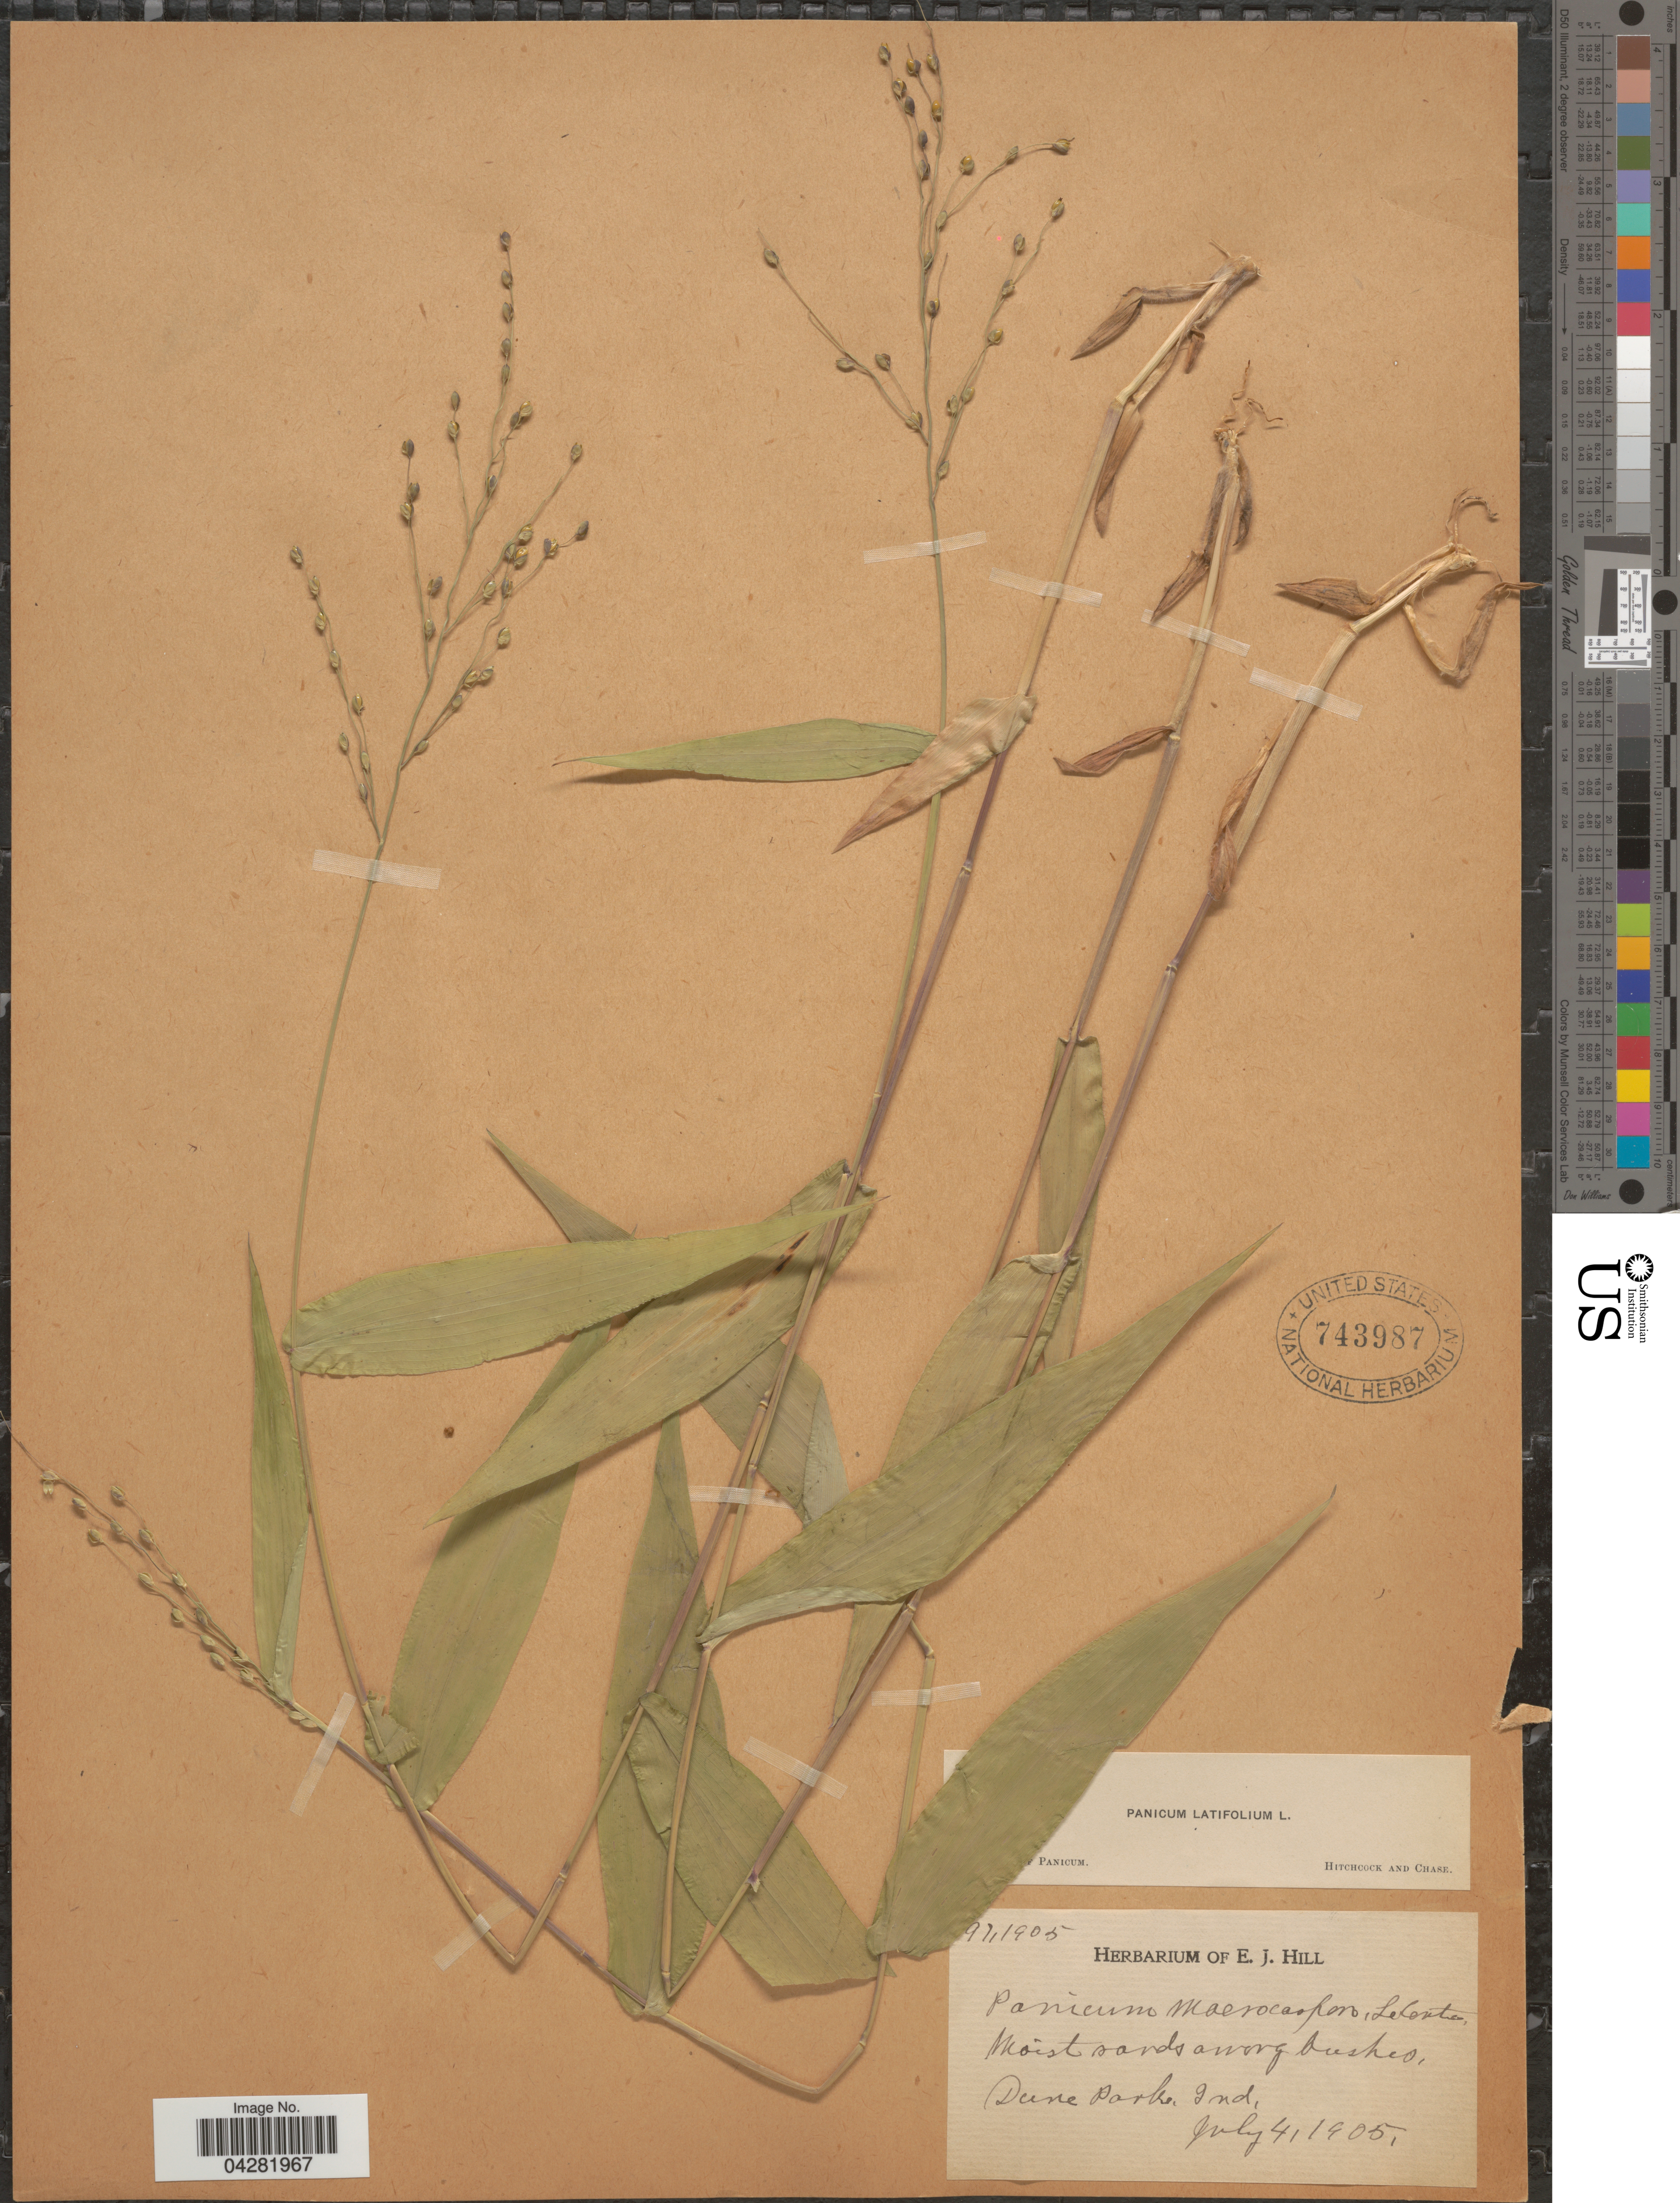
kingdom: Plantae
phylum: Tracheophyta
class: Liliopsida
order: Poales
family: Poaceae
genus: Dichanthelium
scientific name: Dichanthelium latifolium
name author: (L.) Harvill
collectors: Ex herb. E. J. Hill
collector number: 97.1905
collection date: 1905-07-04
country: United States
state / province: Indiana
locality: Dune Park.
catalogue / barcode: US 743987